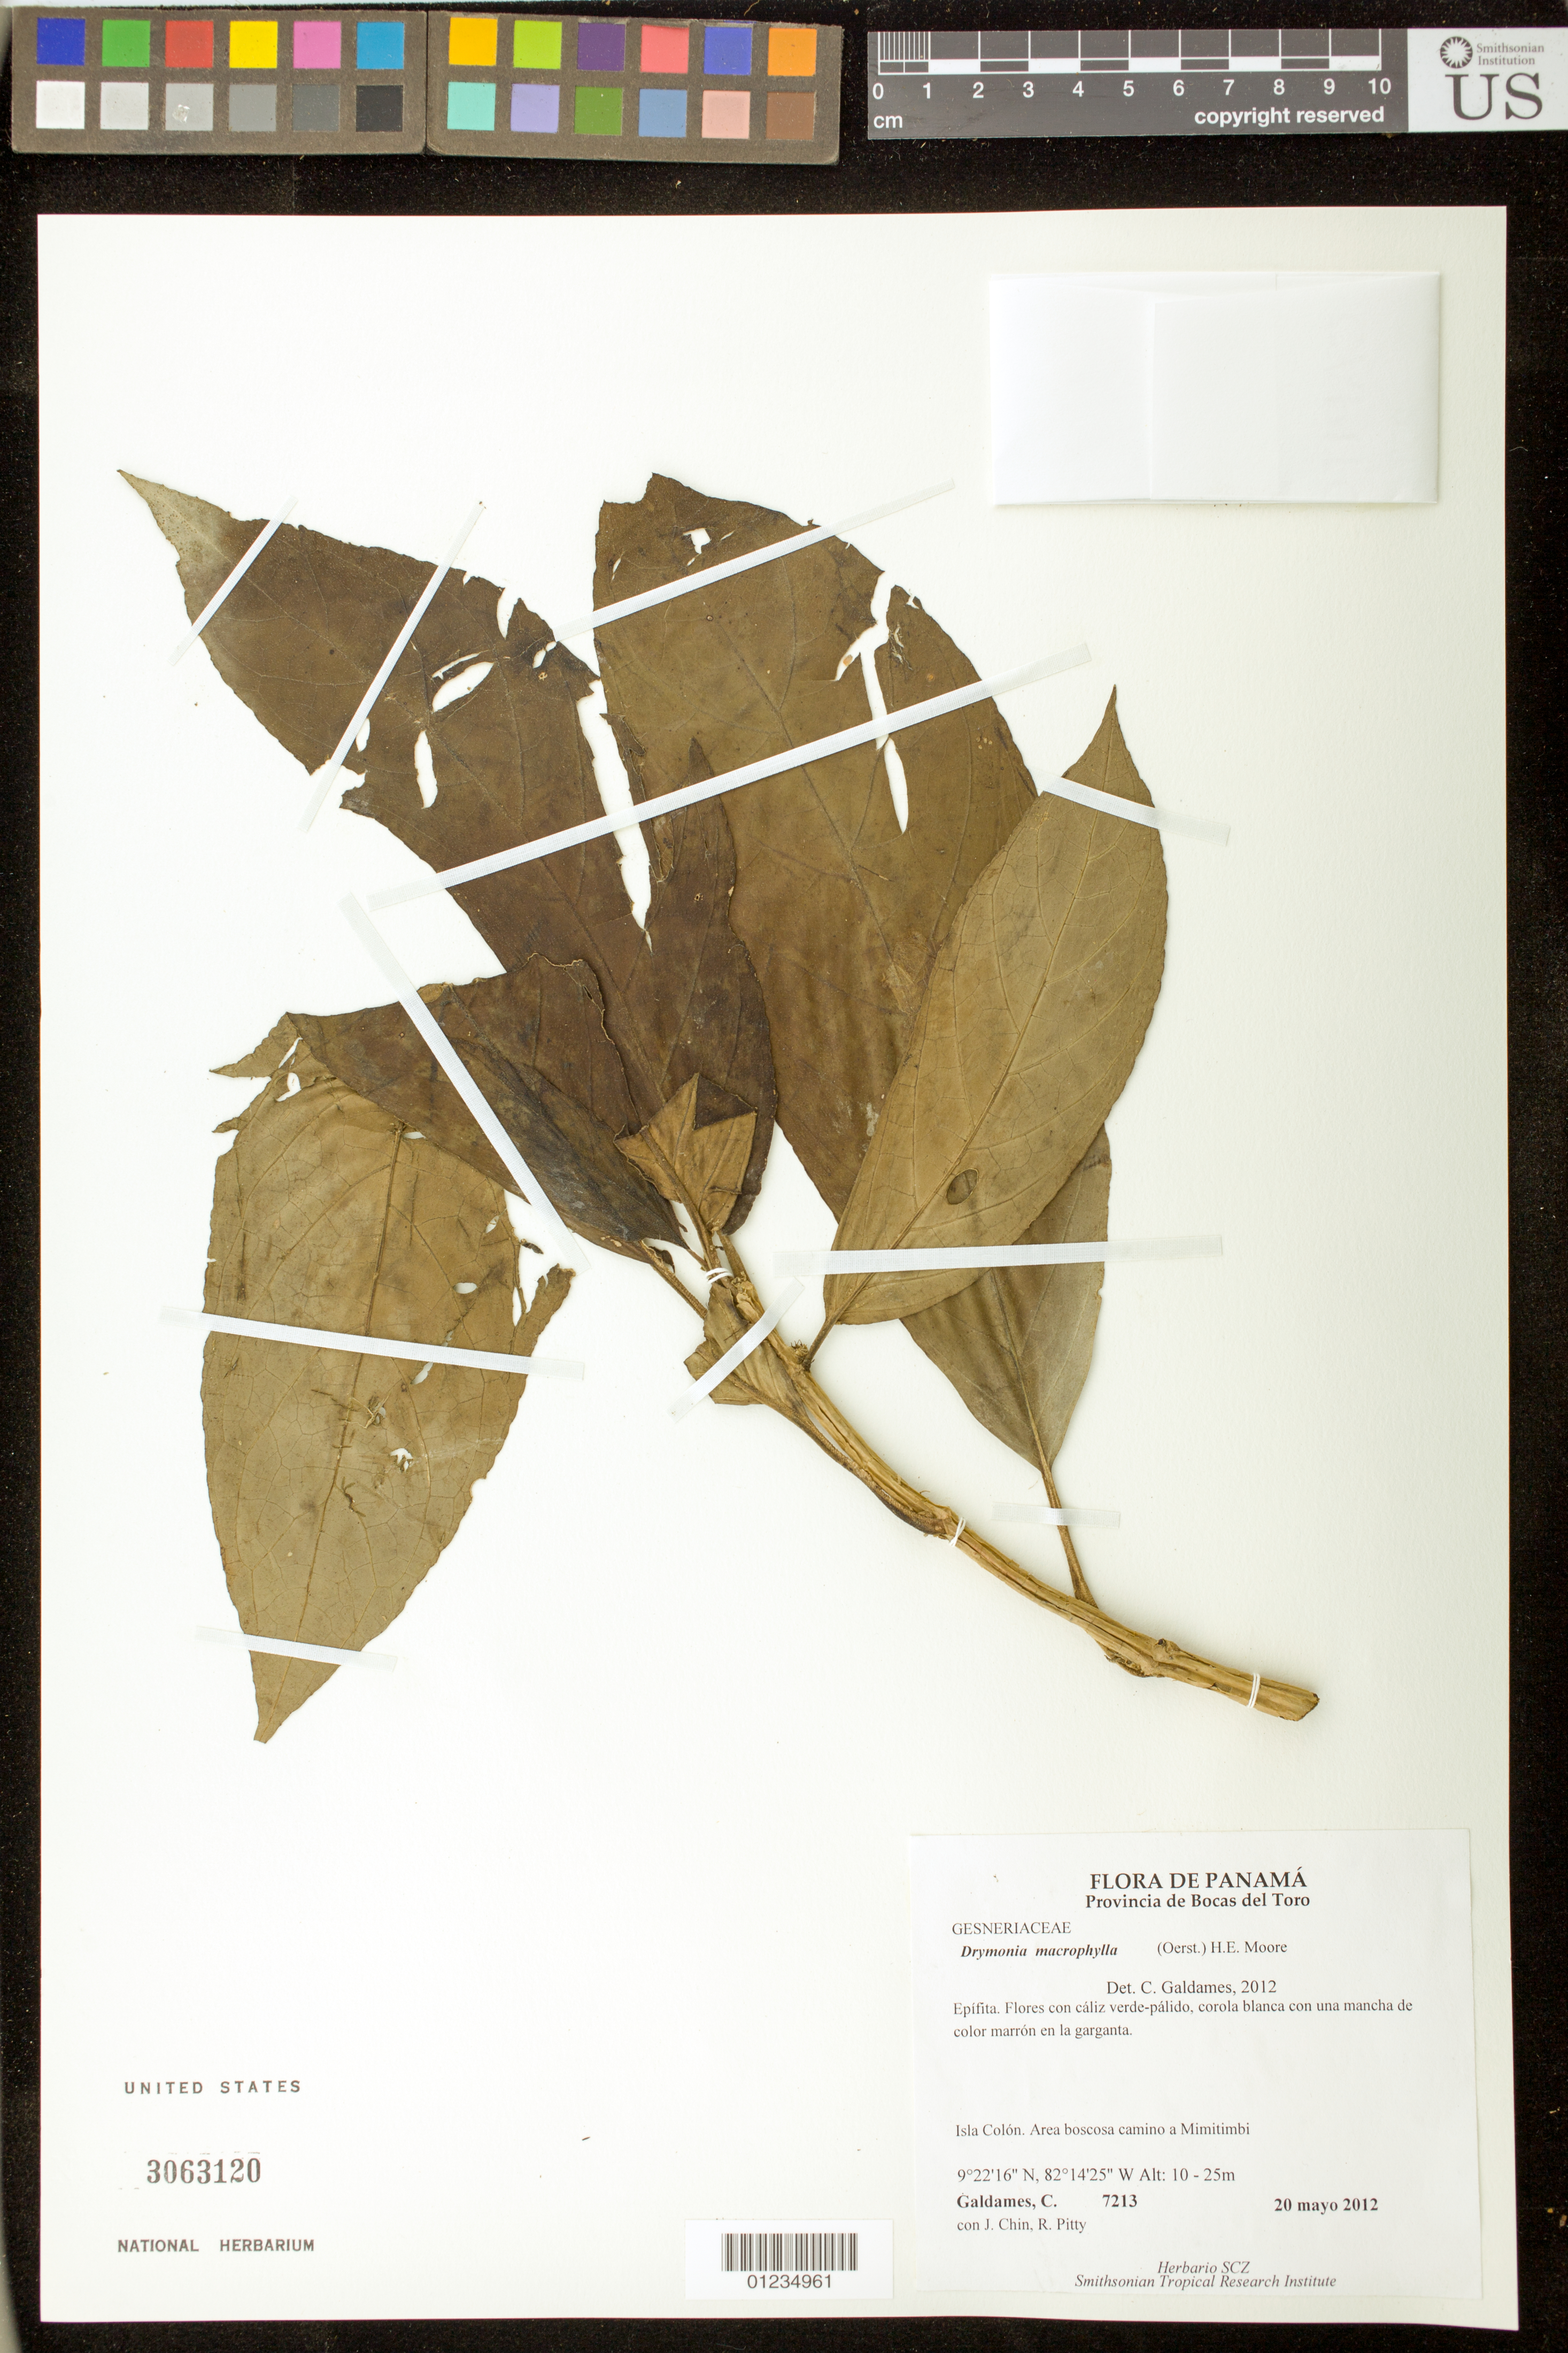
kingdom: Plantae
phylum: Tracheophyta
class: Magnoliopsida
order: Lamiales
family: Gesneriaceae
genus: Drymonia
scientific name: Drymonia macrophylla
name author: (Oerst.) H.E. Moore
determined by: Galdames, C.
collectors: C. Galdames, J. Chin & -- Pitty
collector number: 7213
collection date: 2012-05-20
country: Panama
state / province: Bocas del Toro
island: Colón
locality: Isla Colon. Area boscosa camino a Mimitimbi.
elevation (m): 10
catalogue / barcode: US 3063120